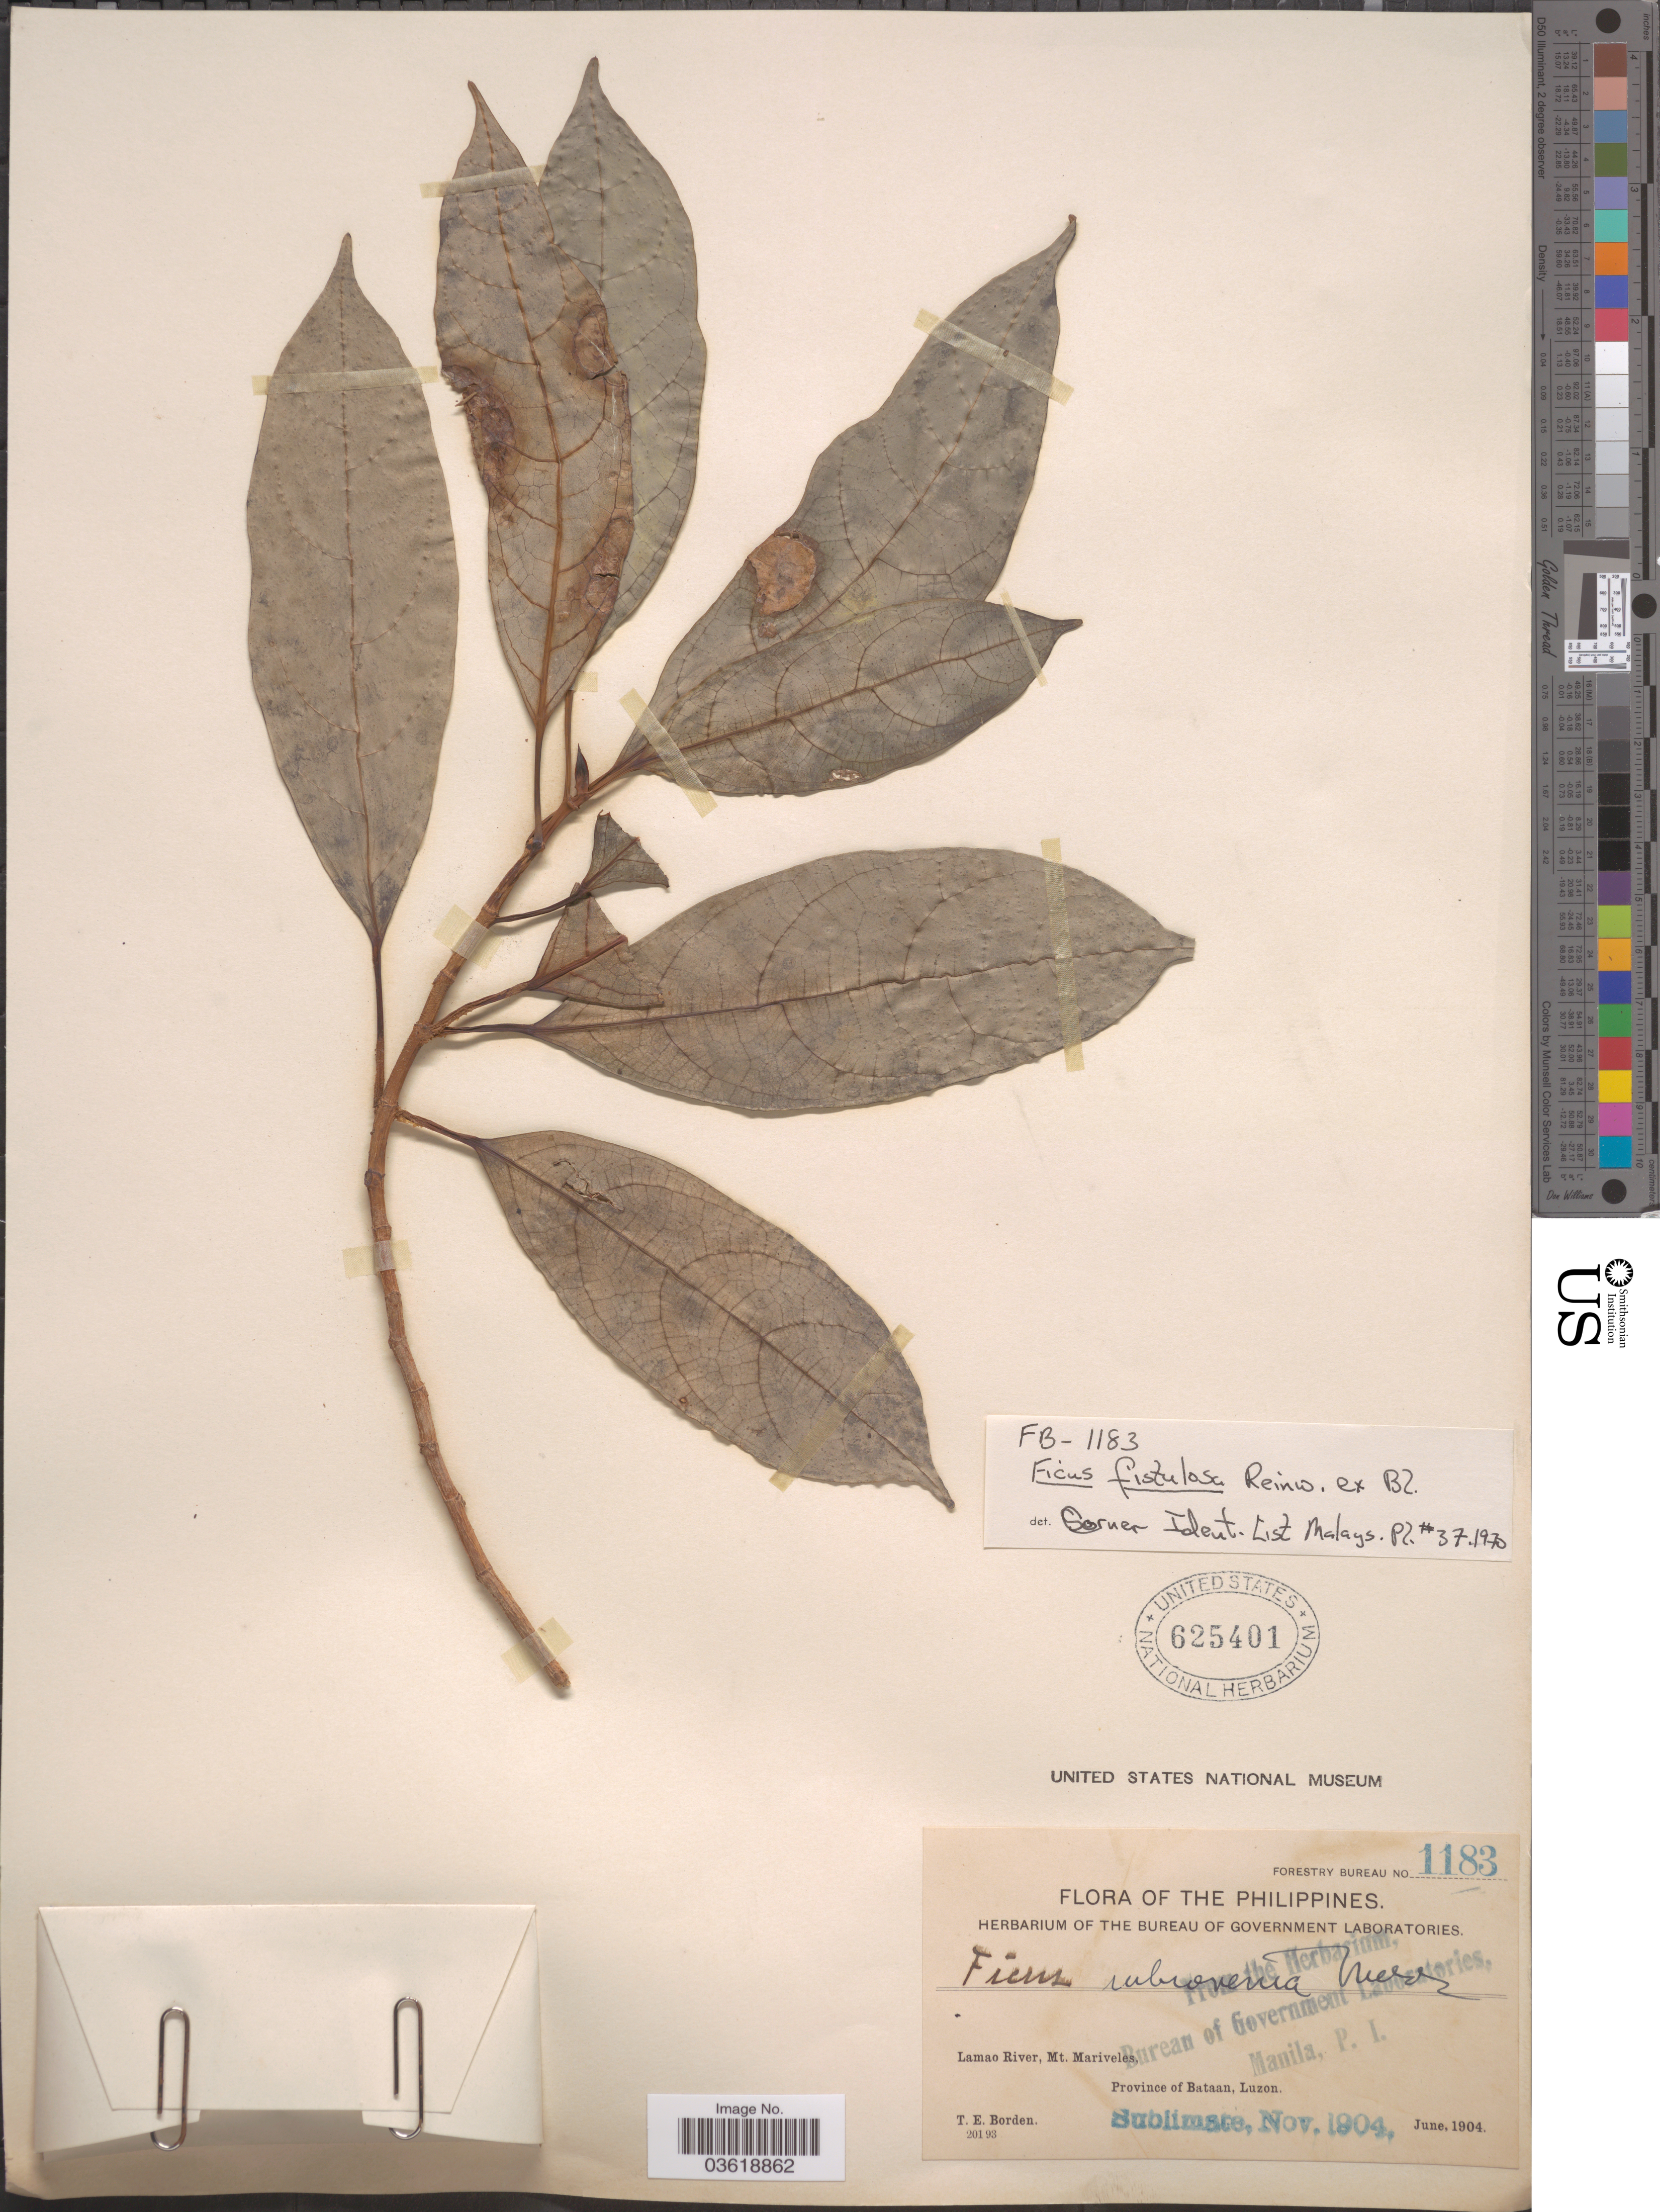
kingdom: Plantae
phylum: Tracheophyta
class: Magnoliopsida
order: Rosales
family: Moraceae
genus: Ficus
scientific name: Ficus fistulosa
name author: Reinw. ex Blume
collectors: T. E. Borden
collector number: Forestry Bureau 1183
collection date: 1904-06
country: Philippines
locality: Lamao River, Mt. Mariveles, Province of Bataan, Luzon.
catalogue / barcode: US 625401